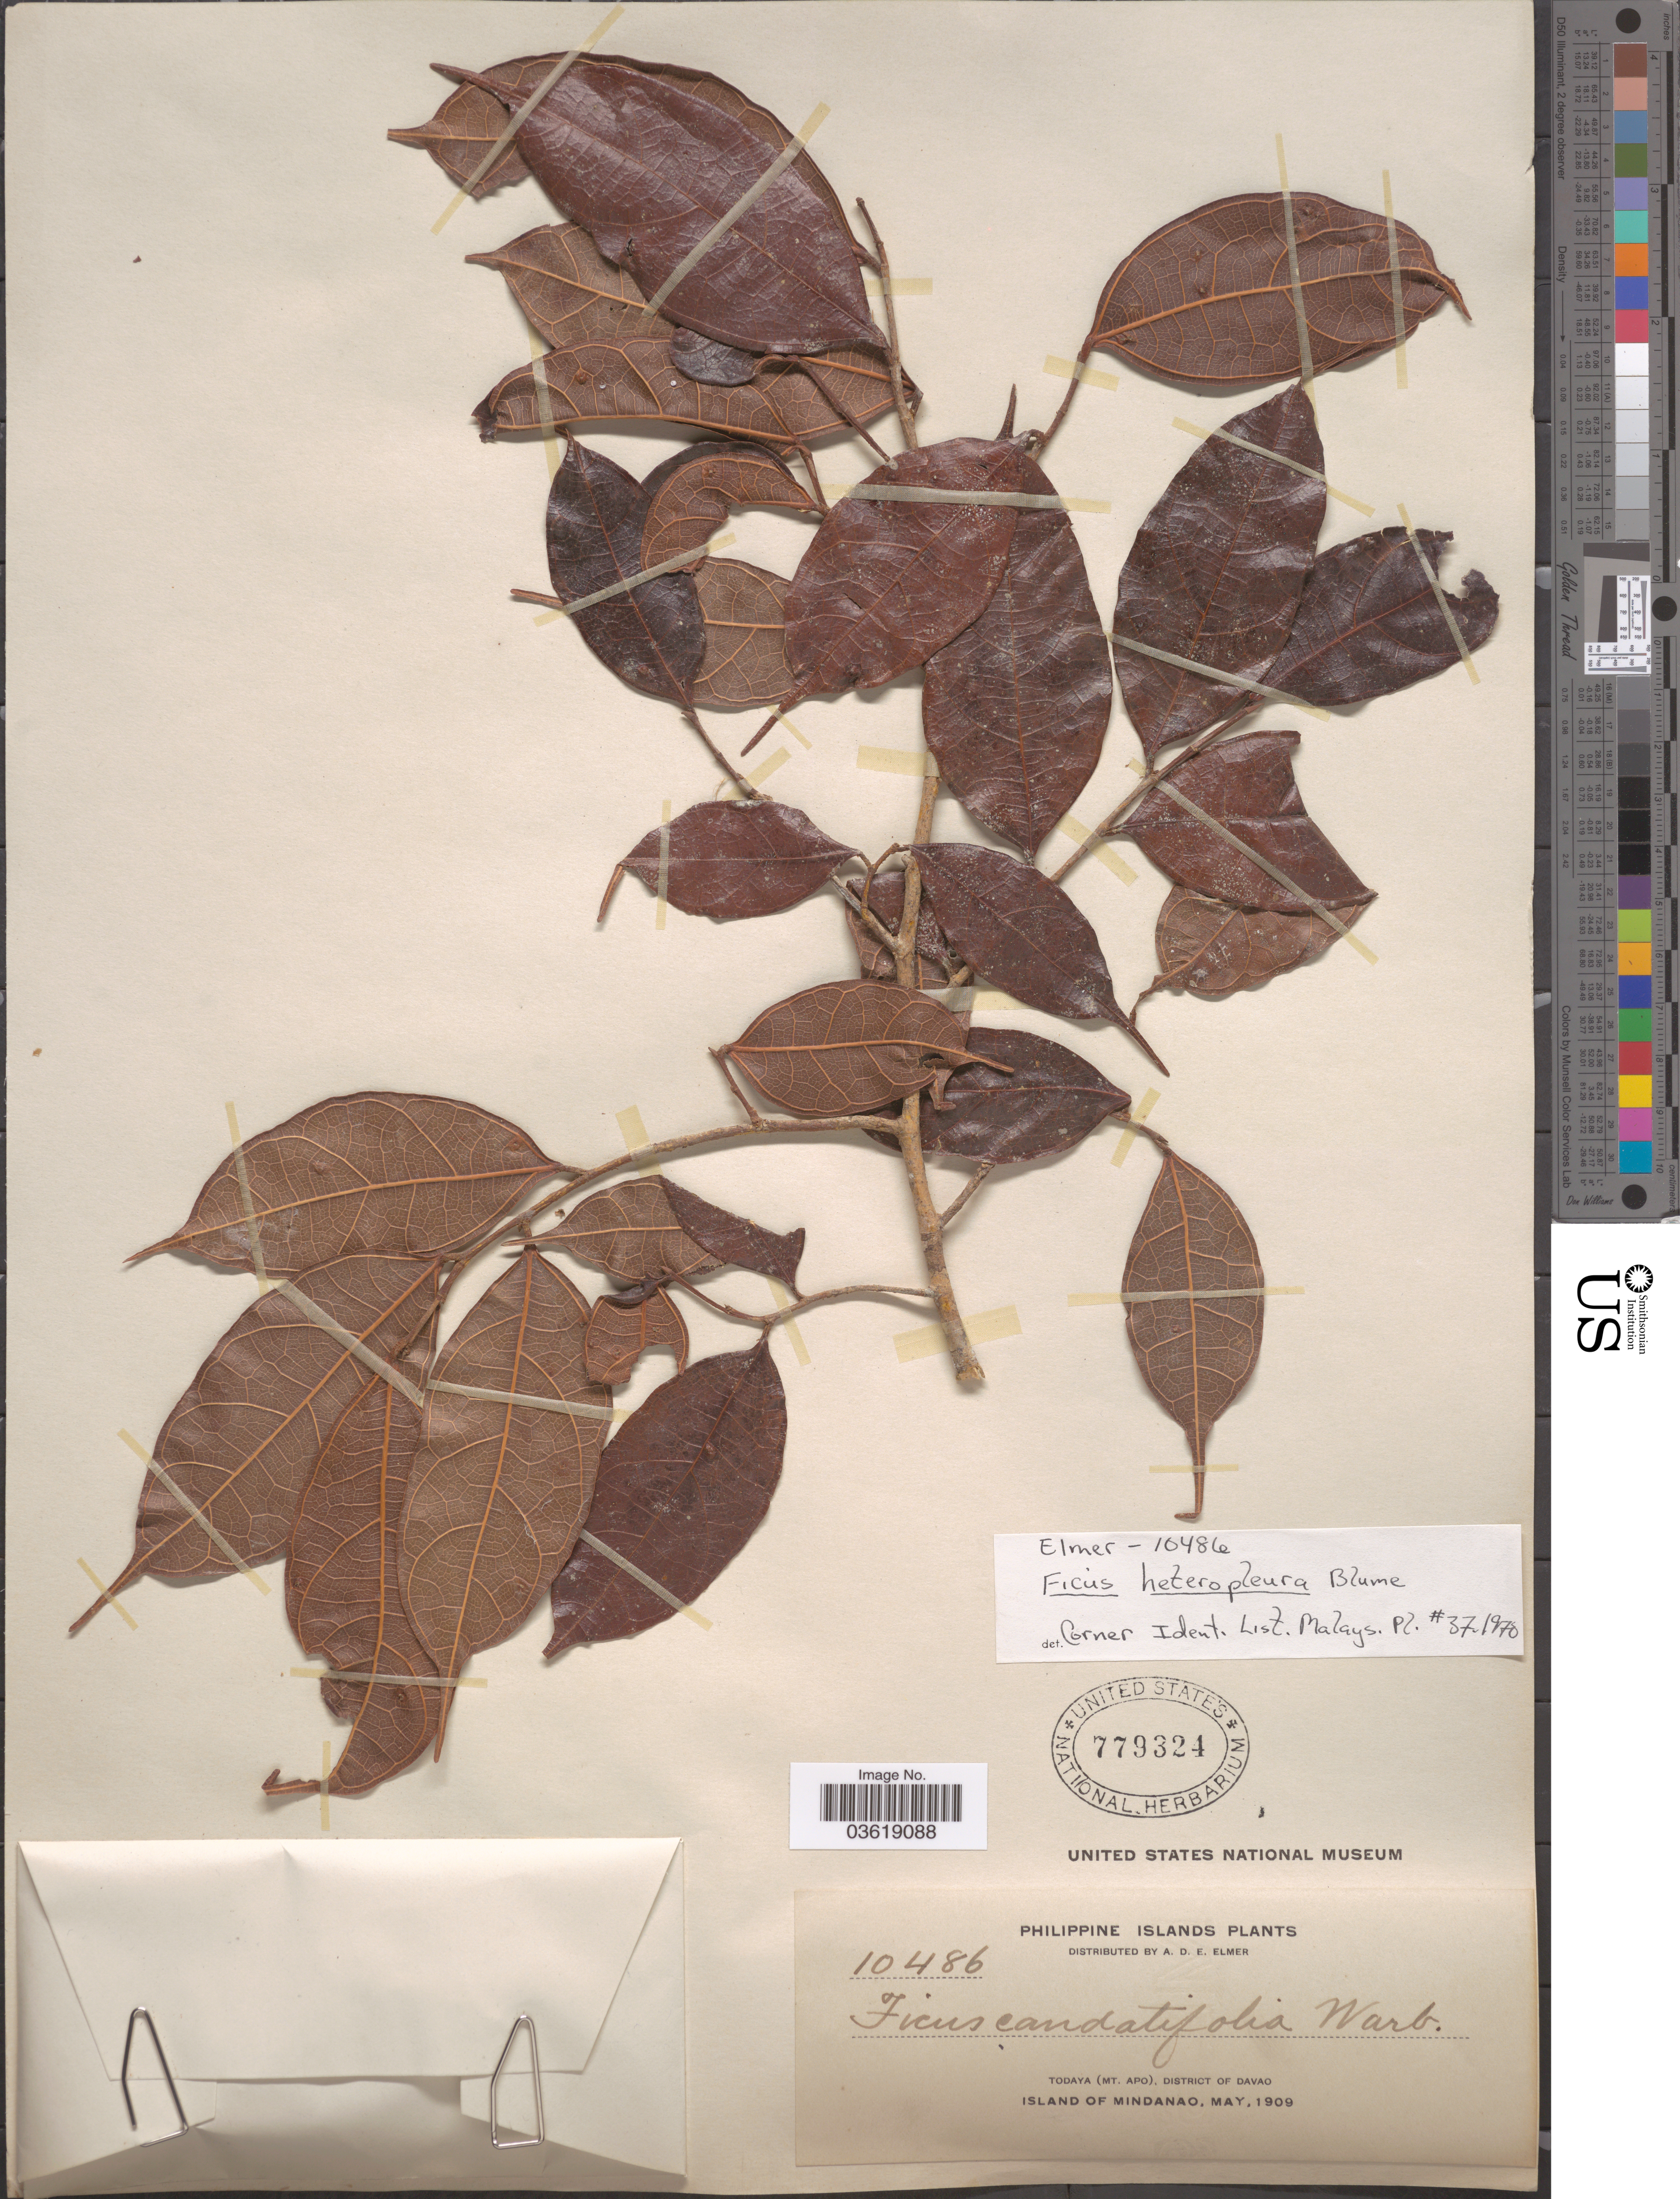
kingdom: Plantae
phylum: Tracheophyta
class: Magnoliopsida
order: Rosales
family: Moraceae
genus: Ficus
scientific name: Ficus heteropleura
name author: Blume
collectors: A. D. E. Elmer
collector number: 10486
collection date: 1909-05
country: Philippines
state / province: Davao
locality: Philippine Islands. Todaya (Mt. Apo), District of Davao. Island of Mindanao.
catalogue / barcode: US 779324